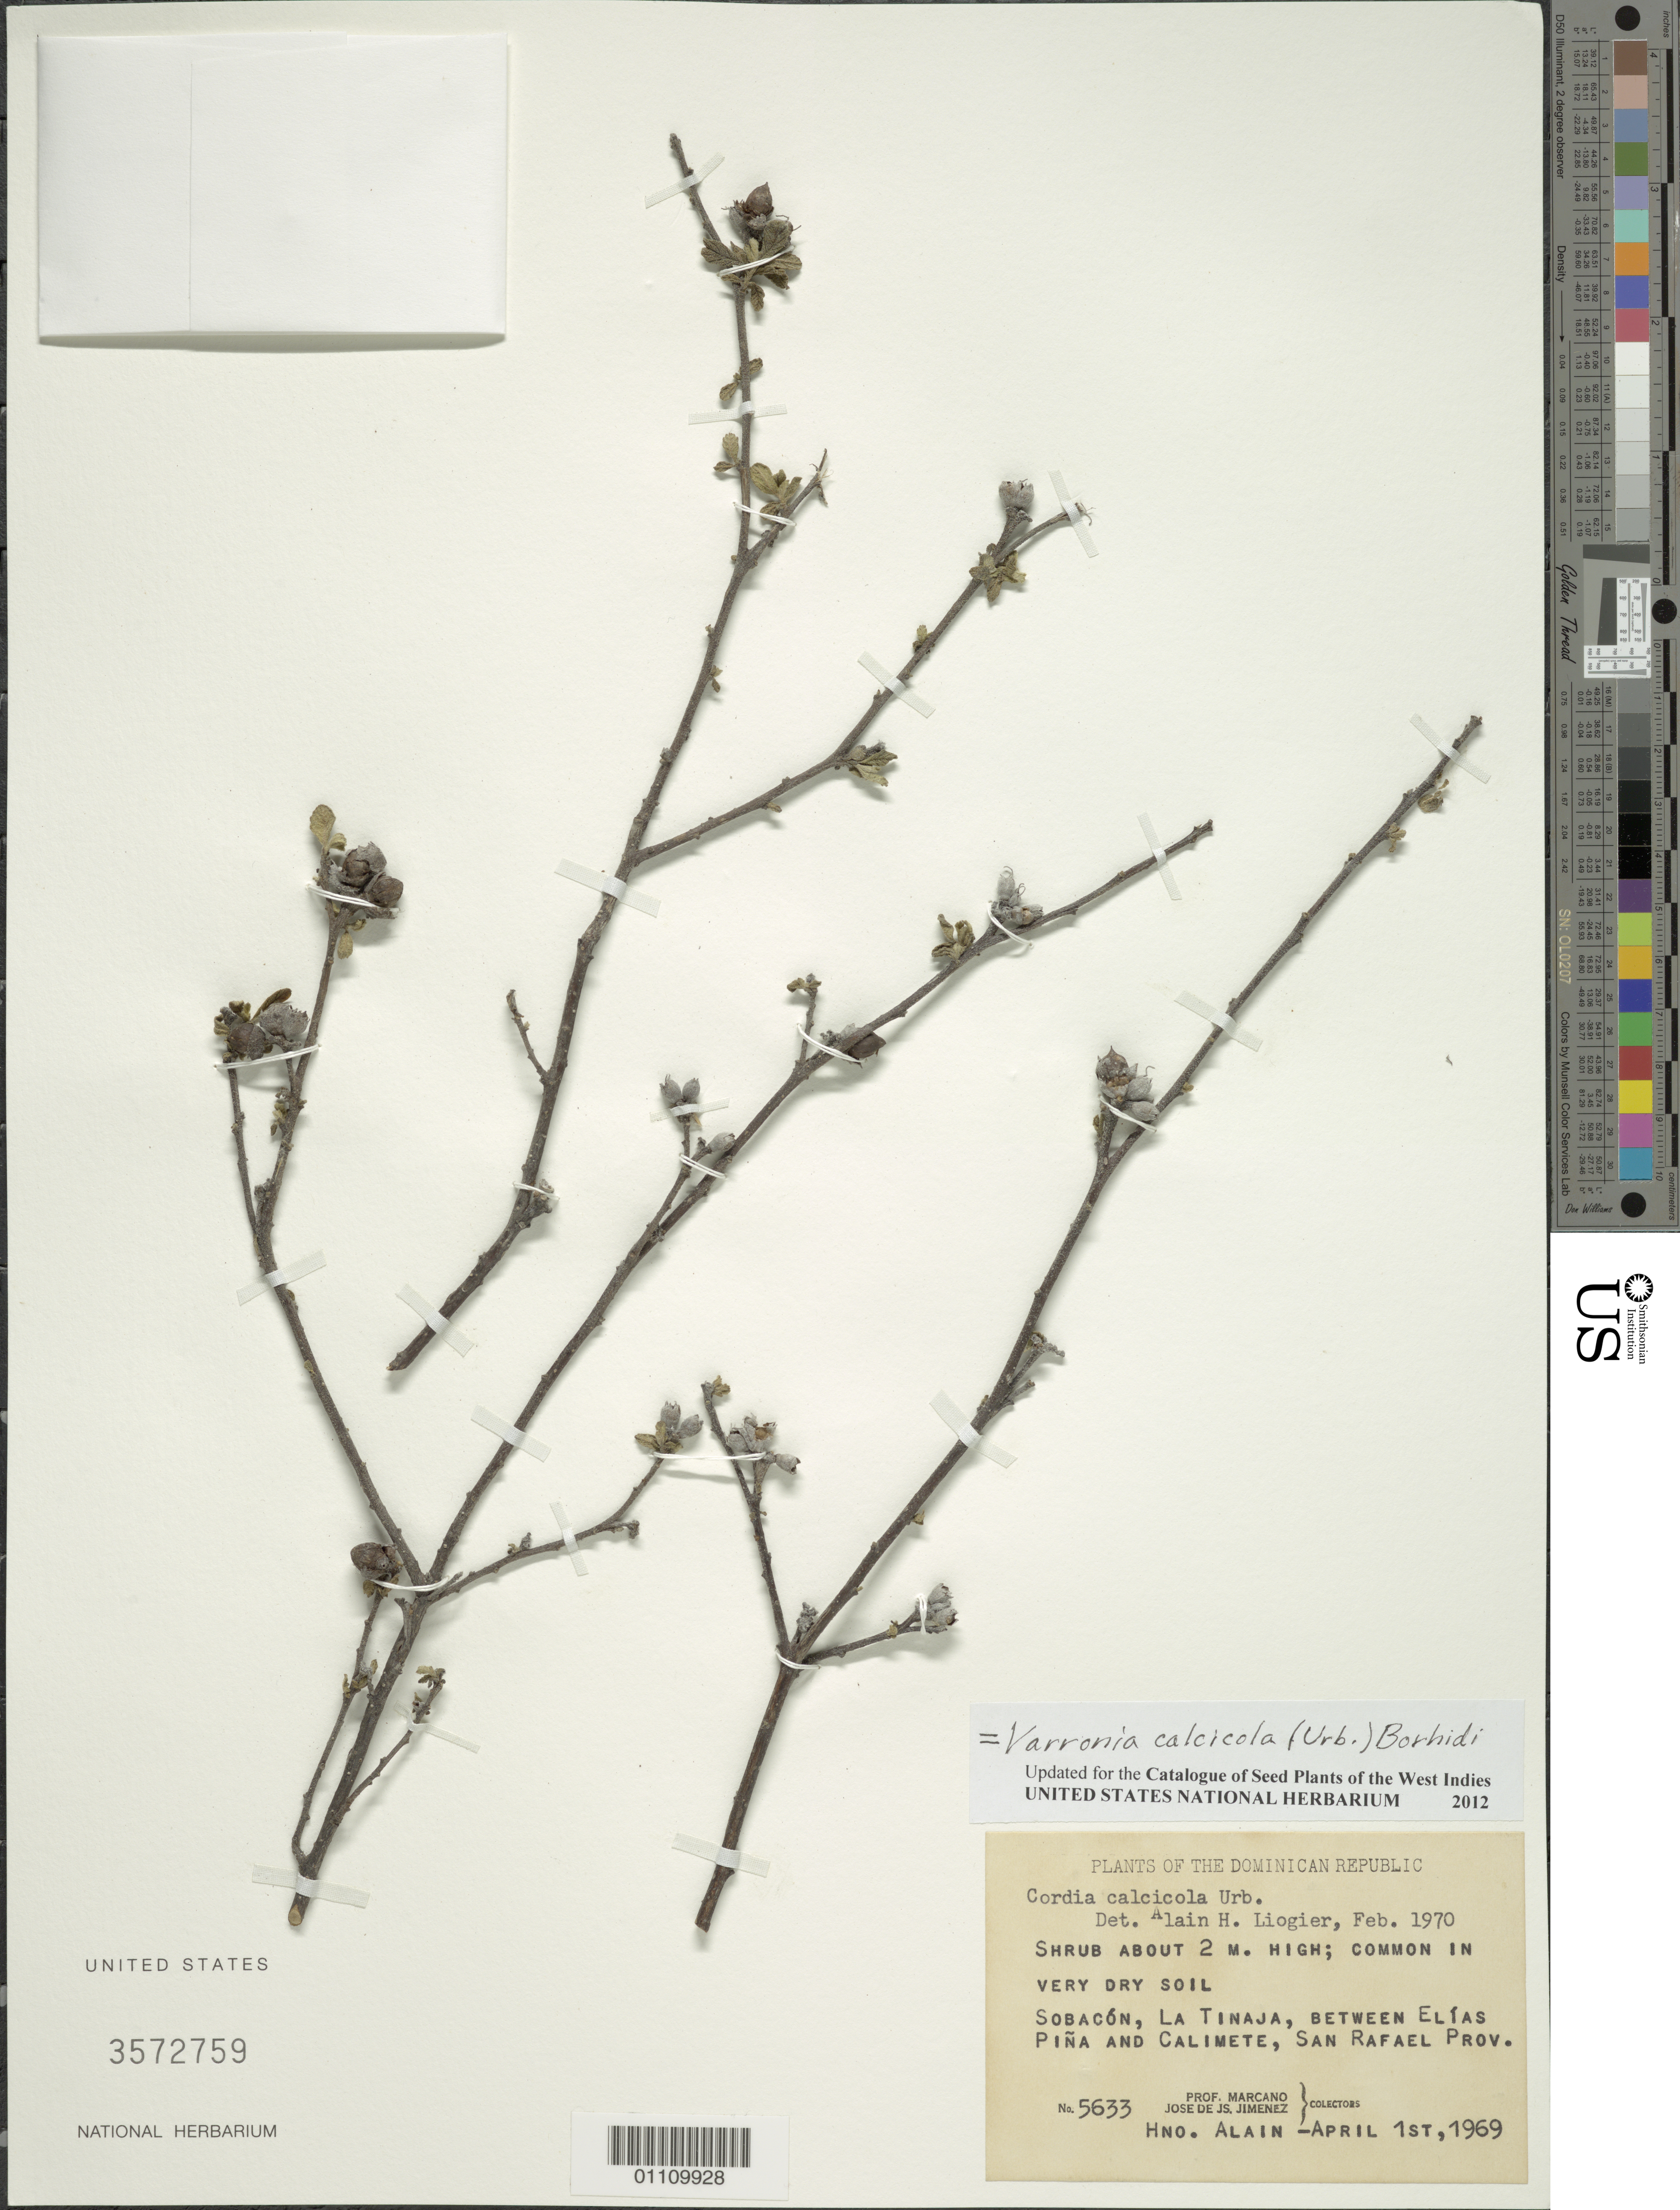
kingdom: Plantae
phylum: Tracheophyta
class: Magnoliopsida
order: Boraginales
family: Cordiaceae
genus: Varronia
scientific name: Varronia calcicola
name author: (Urb.) Borhidi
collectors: E. J. Marcano F., J. J. Jiménez Almonte & A. H. Liogier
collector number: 5633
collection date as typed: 01 Apr 1969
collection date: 1969-04-01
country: Dominican Republic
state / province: Elías Piña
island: Hispaniola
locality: Sobacón, La Tinaja, between Elías Piña and Calimete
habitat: Very dry soil, common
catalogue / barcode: US 3572759